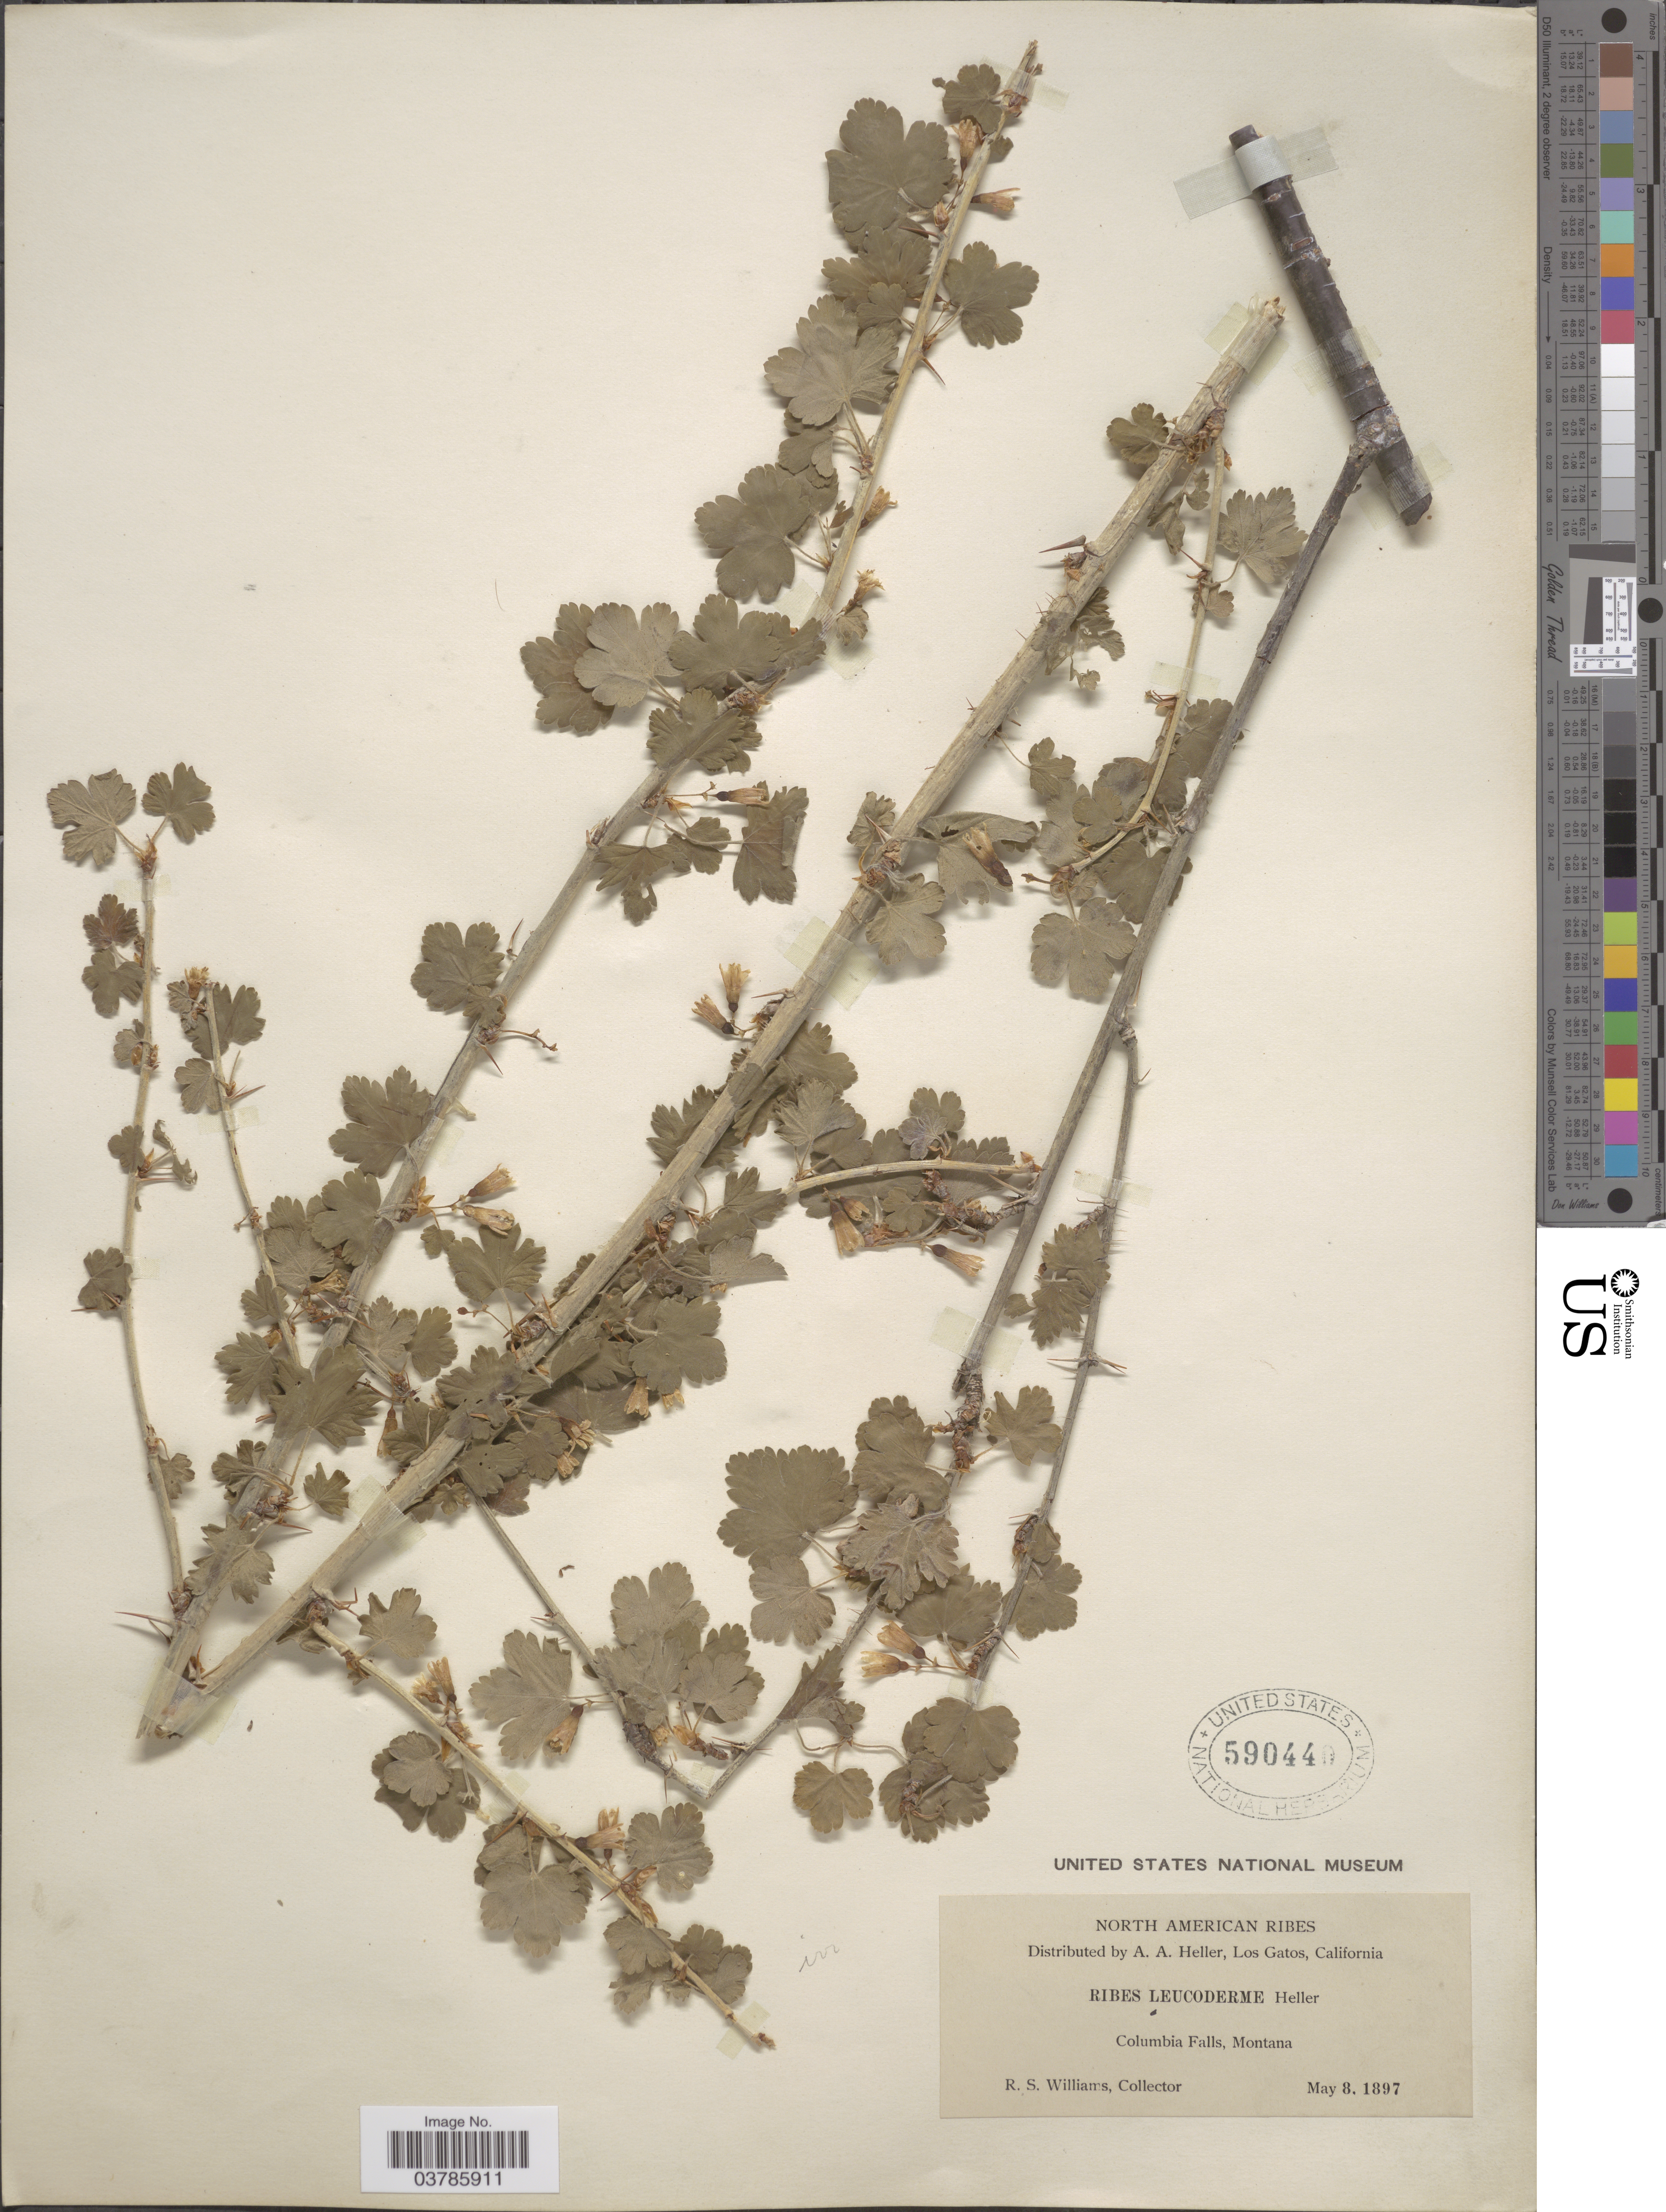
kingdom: Plantae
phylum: Tracheophyta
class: Magnoliopsida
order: Saxifragales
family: Grossulariaceae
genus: Ribes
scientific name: Ribes oxyacanthoides var. irriguum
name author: (Douglas) Jancz.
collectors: R. S. Williams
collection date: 1897-05-08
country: United States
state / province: Montana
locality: Columbia Falls.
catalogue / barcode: US 590440